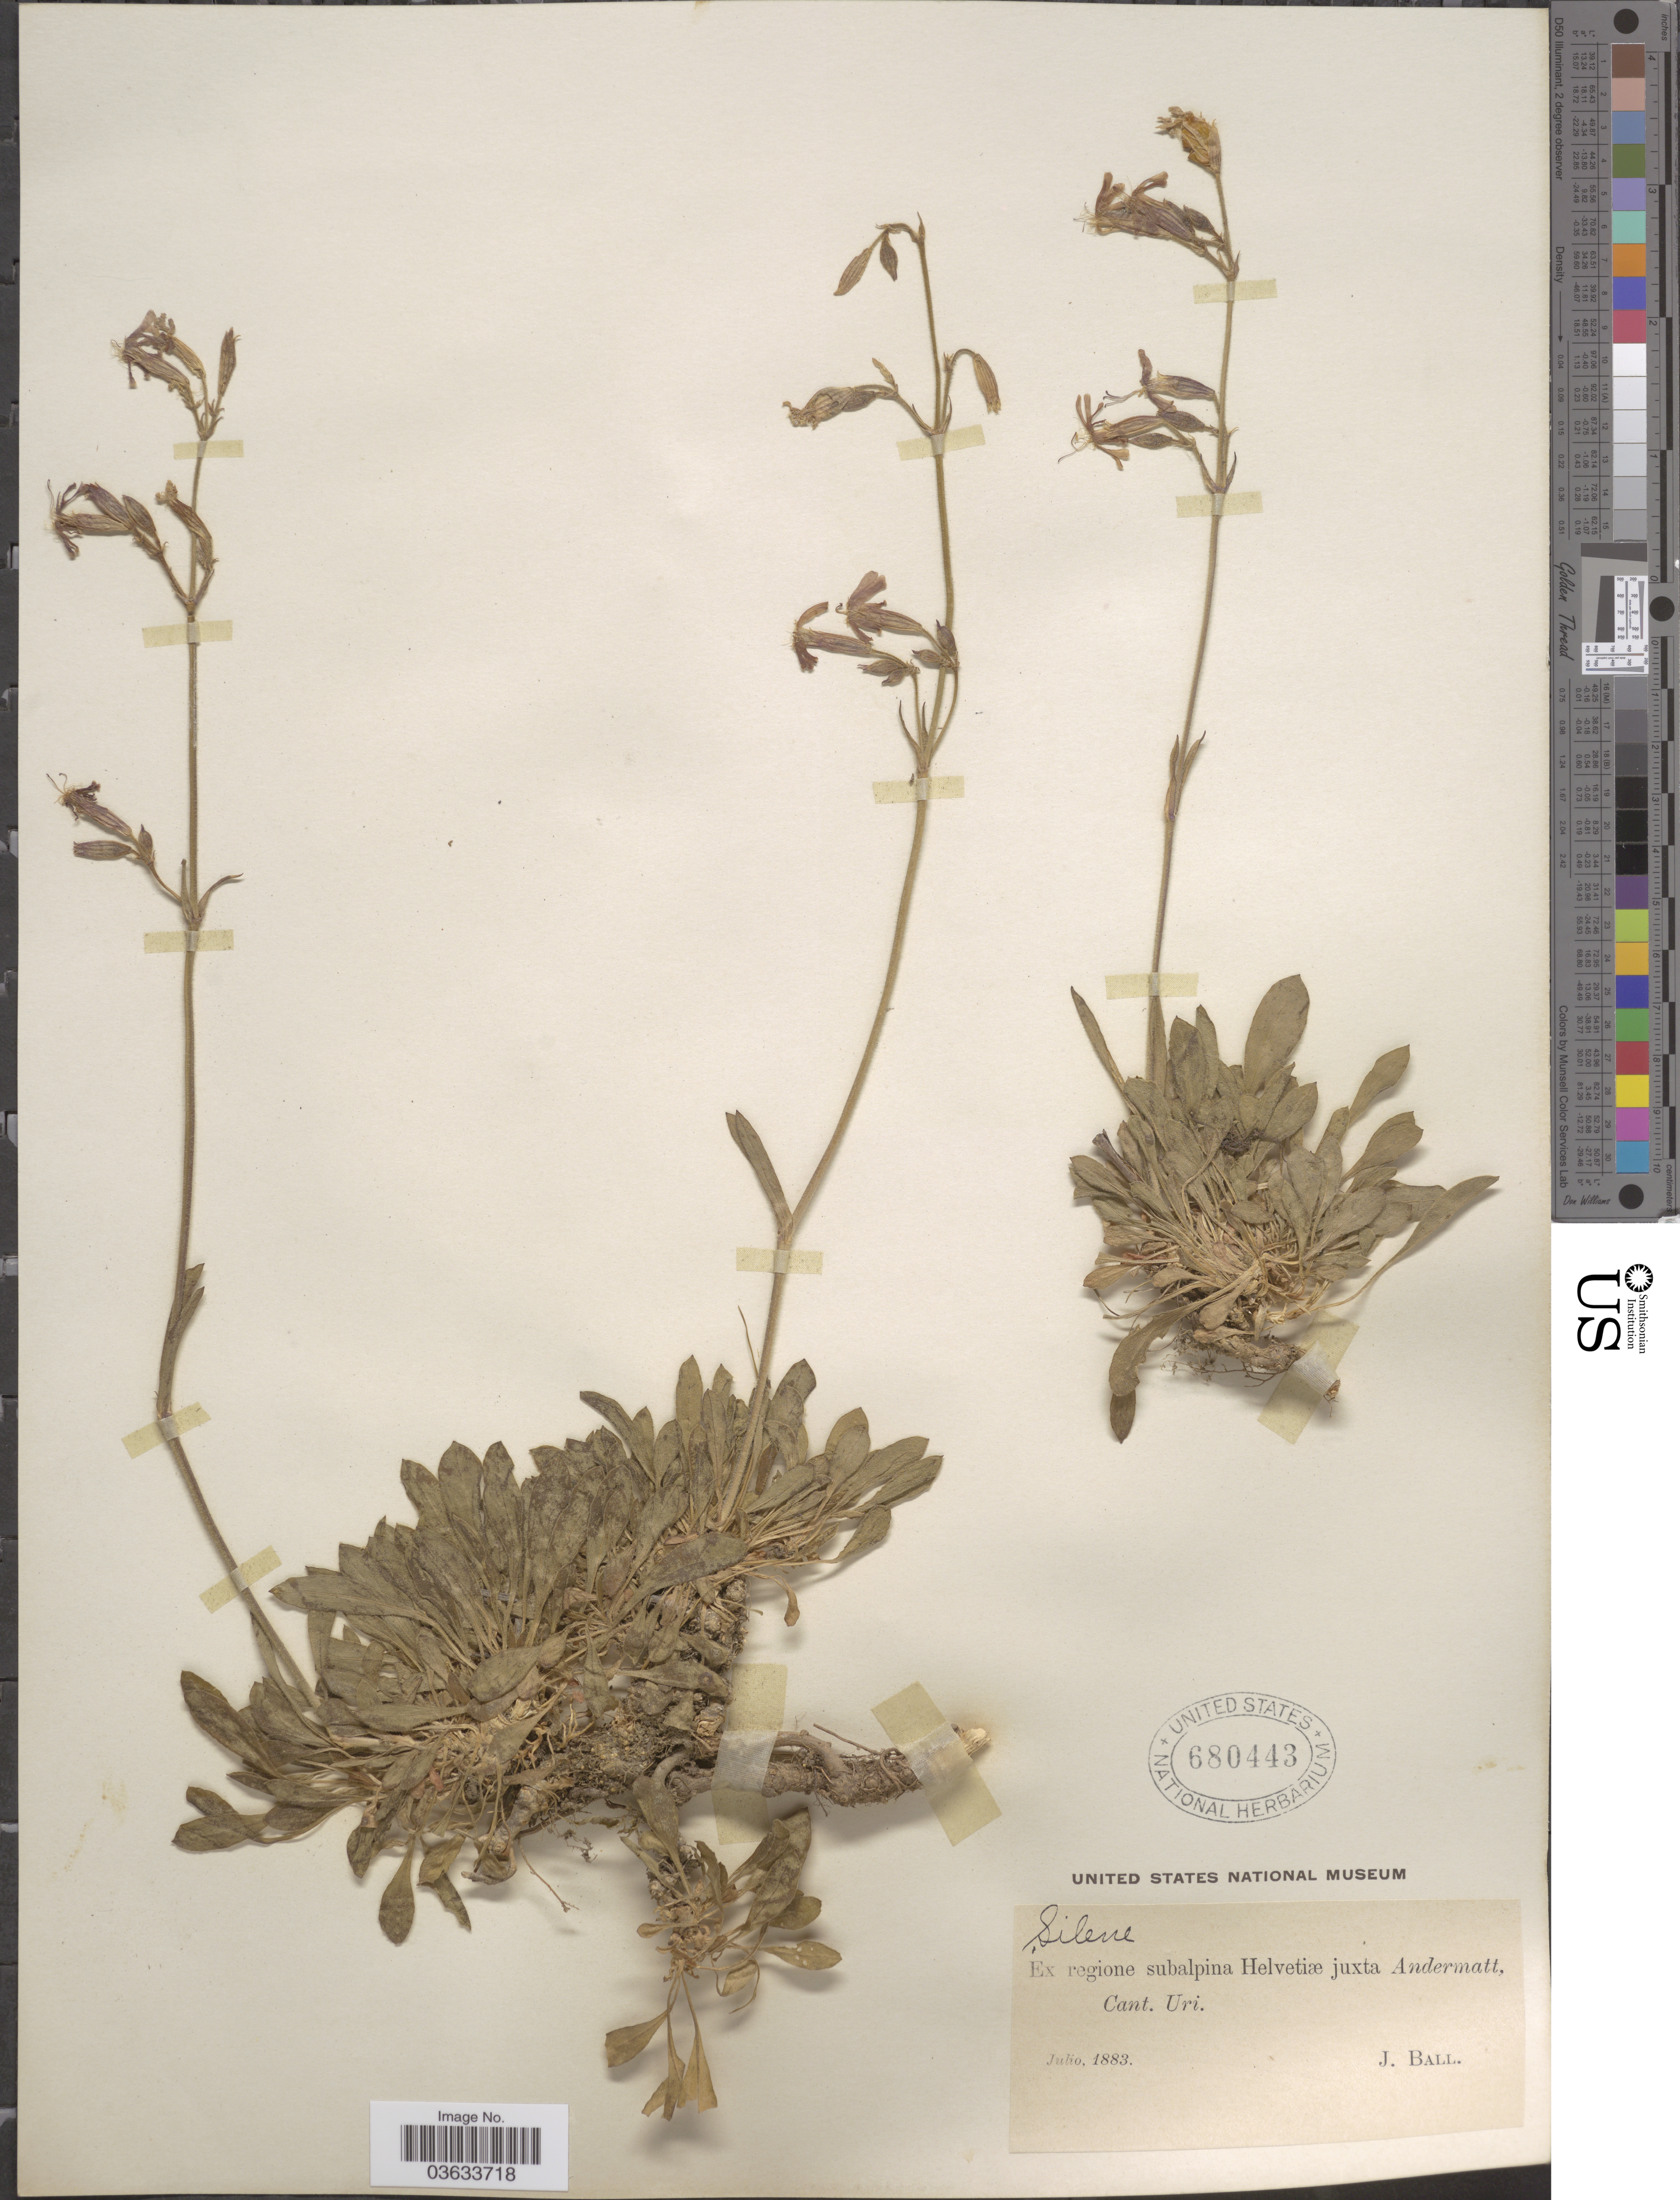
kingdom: Plantae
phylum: Tracheophyta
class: Magnoliopsida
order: Caryophyllales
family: Caryophyllaceae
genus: Silene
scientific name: Silene nutans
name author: L.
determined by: Du Pasquier, P.-E.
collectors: J. Ball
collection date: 1883-07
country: Switzerland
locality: Ex regione subalpina Helvetiæ juxta Andermatt, Cant. Uri.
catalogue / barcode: US 680443